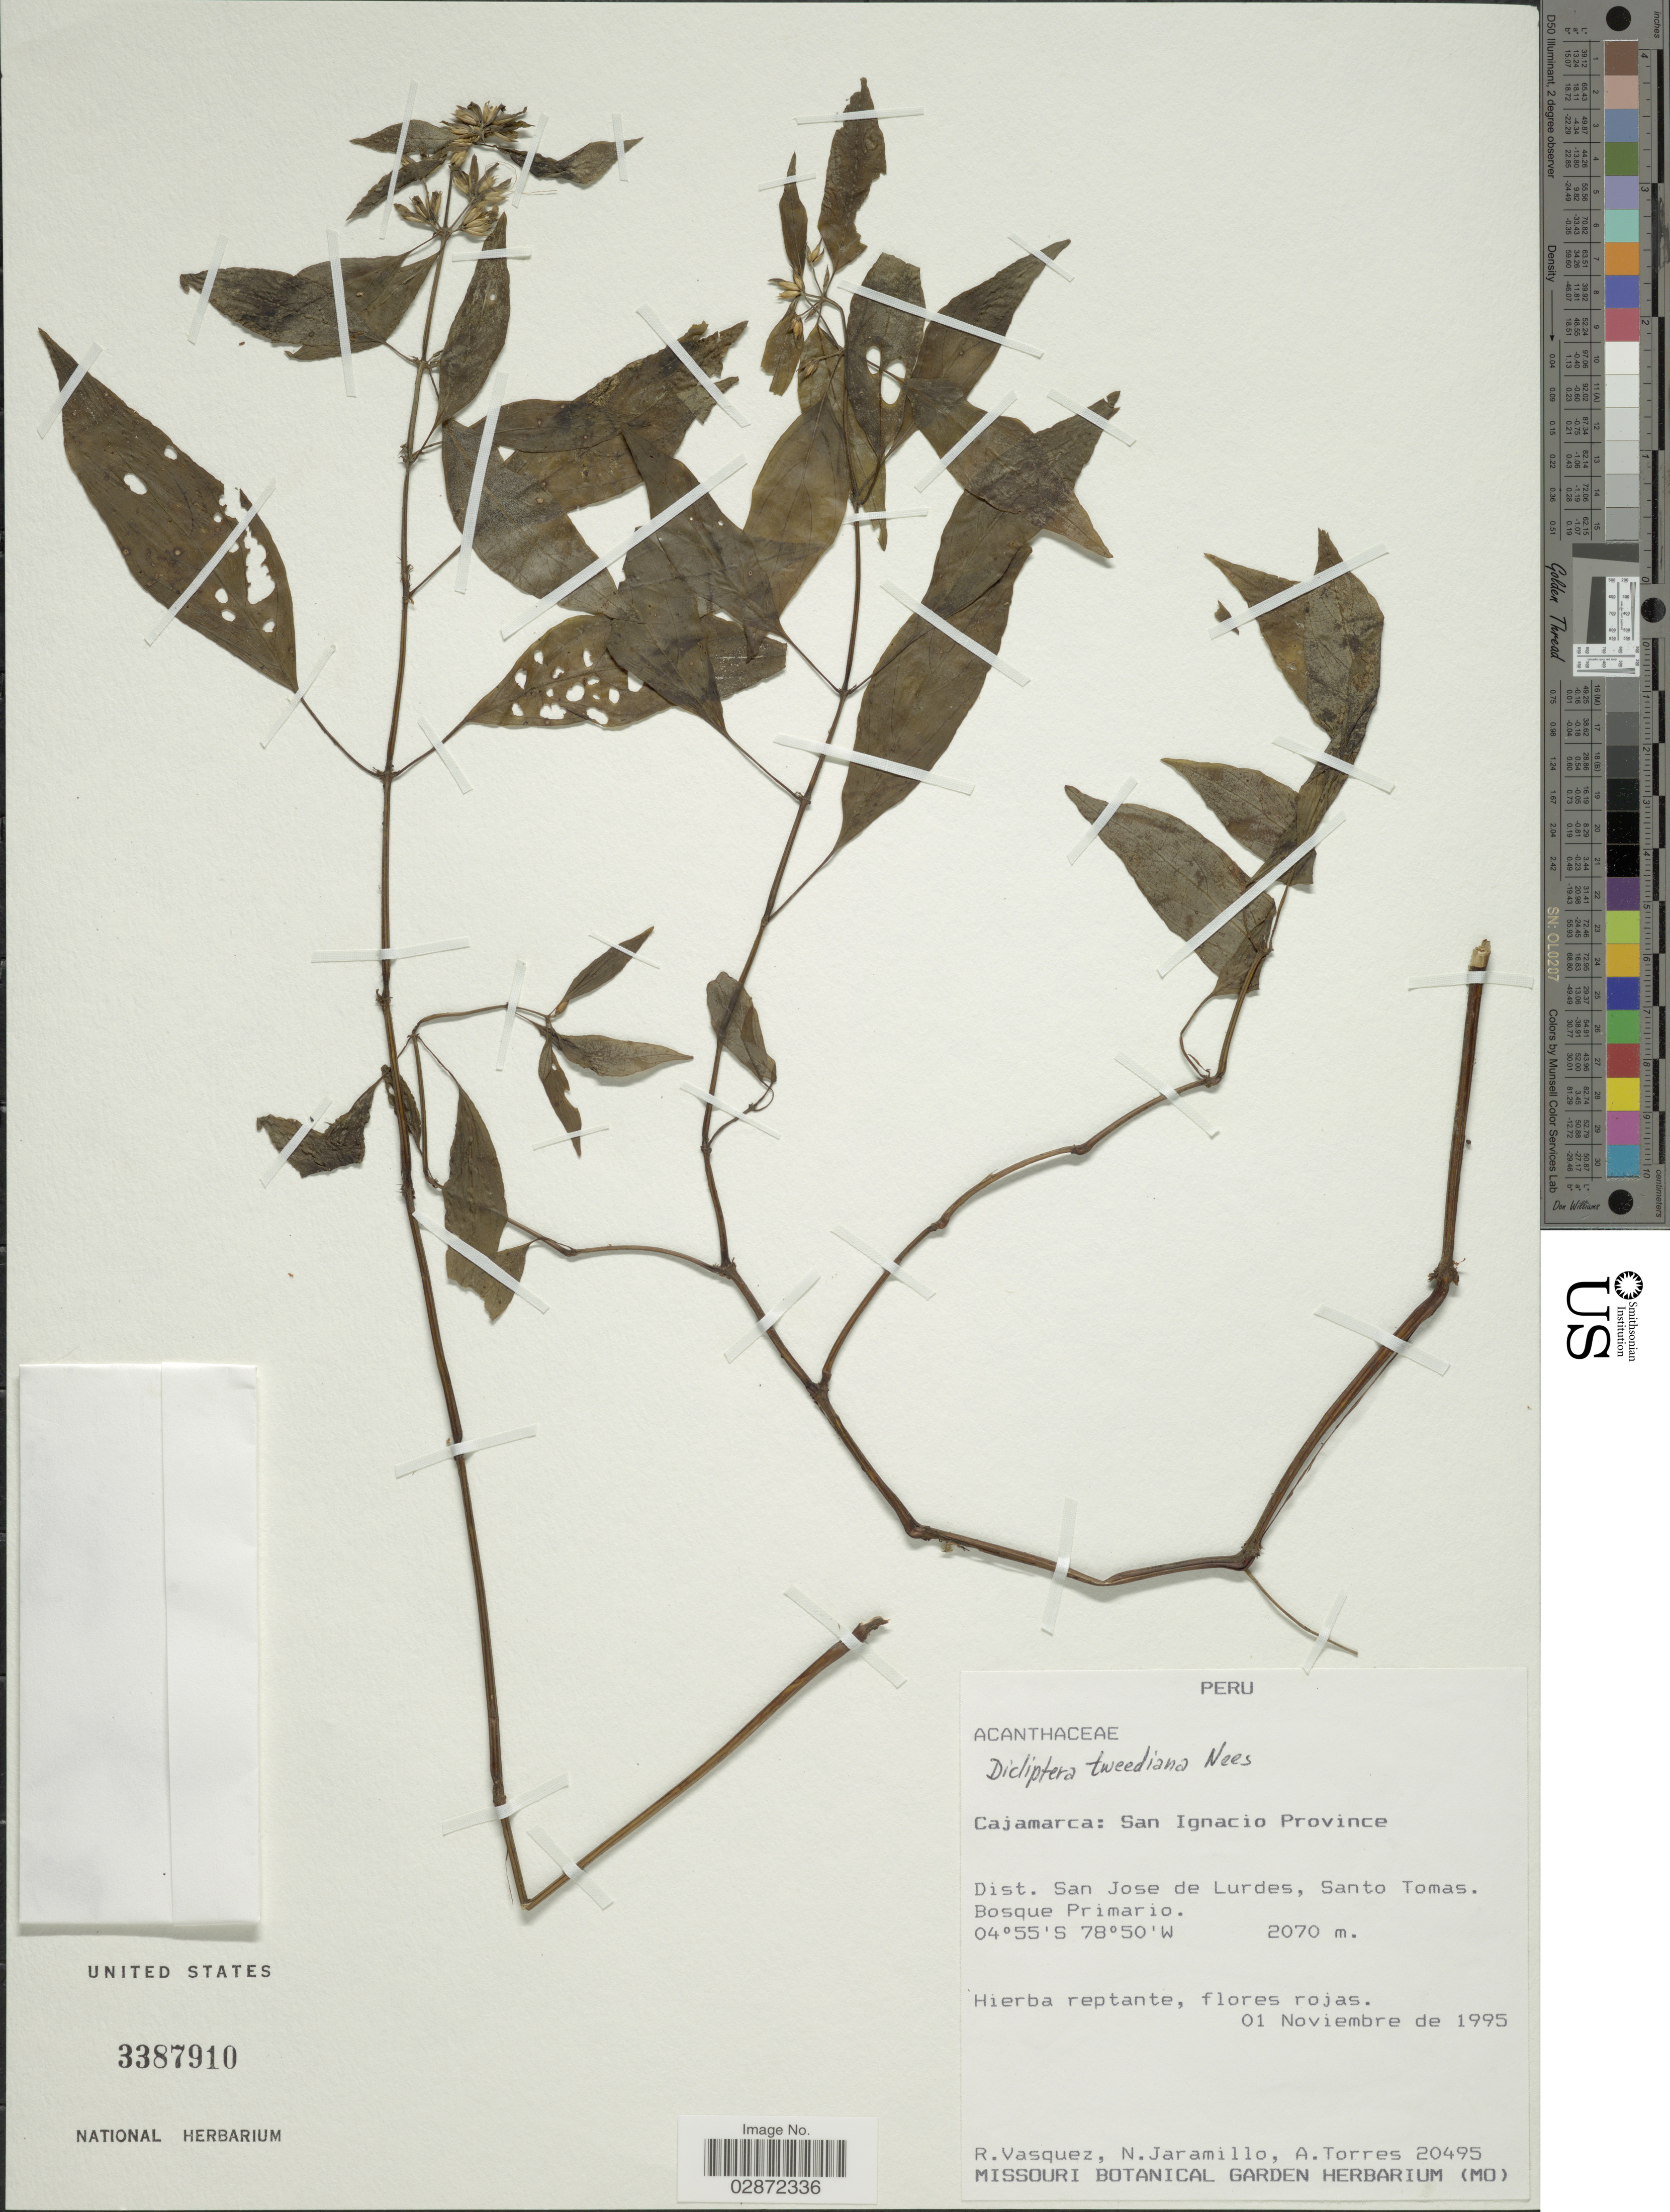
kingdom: Plantae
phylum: Tracheophyta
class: Magnoliopsida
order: Lamiales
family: Acanthaceae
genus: Dicliptera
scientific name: Dicliptera squarrosa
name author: Nees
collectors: R. Vasquez, N. Jaramillo & A. Torres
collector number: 20495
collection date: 1995-11-01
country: Peru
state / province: Cajamarca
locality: San Ignacio Province. Dist. San Jose de Lurdes, Santo Tomas. Bosque Primario.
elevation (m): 2070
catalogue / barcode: US 3387910